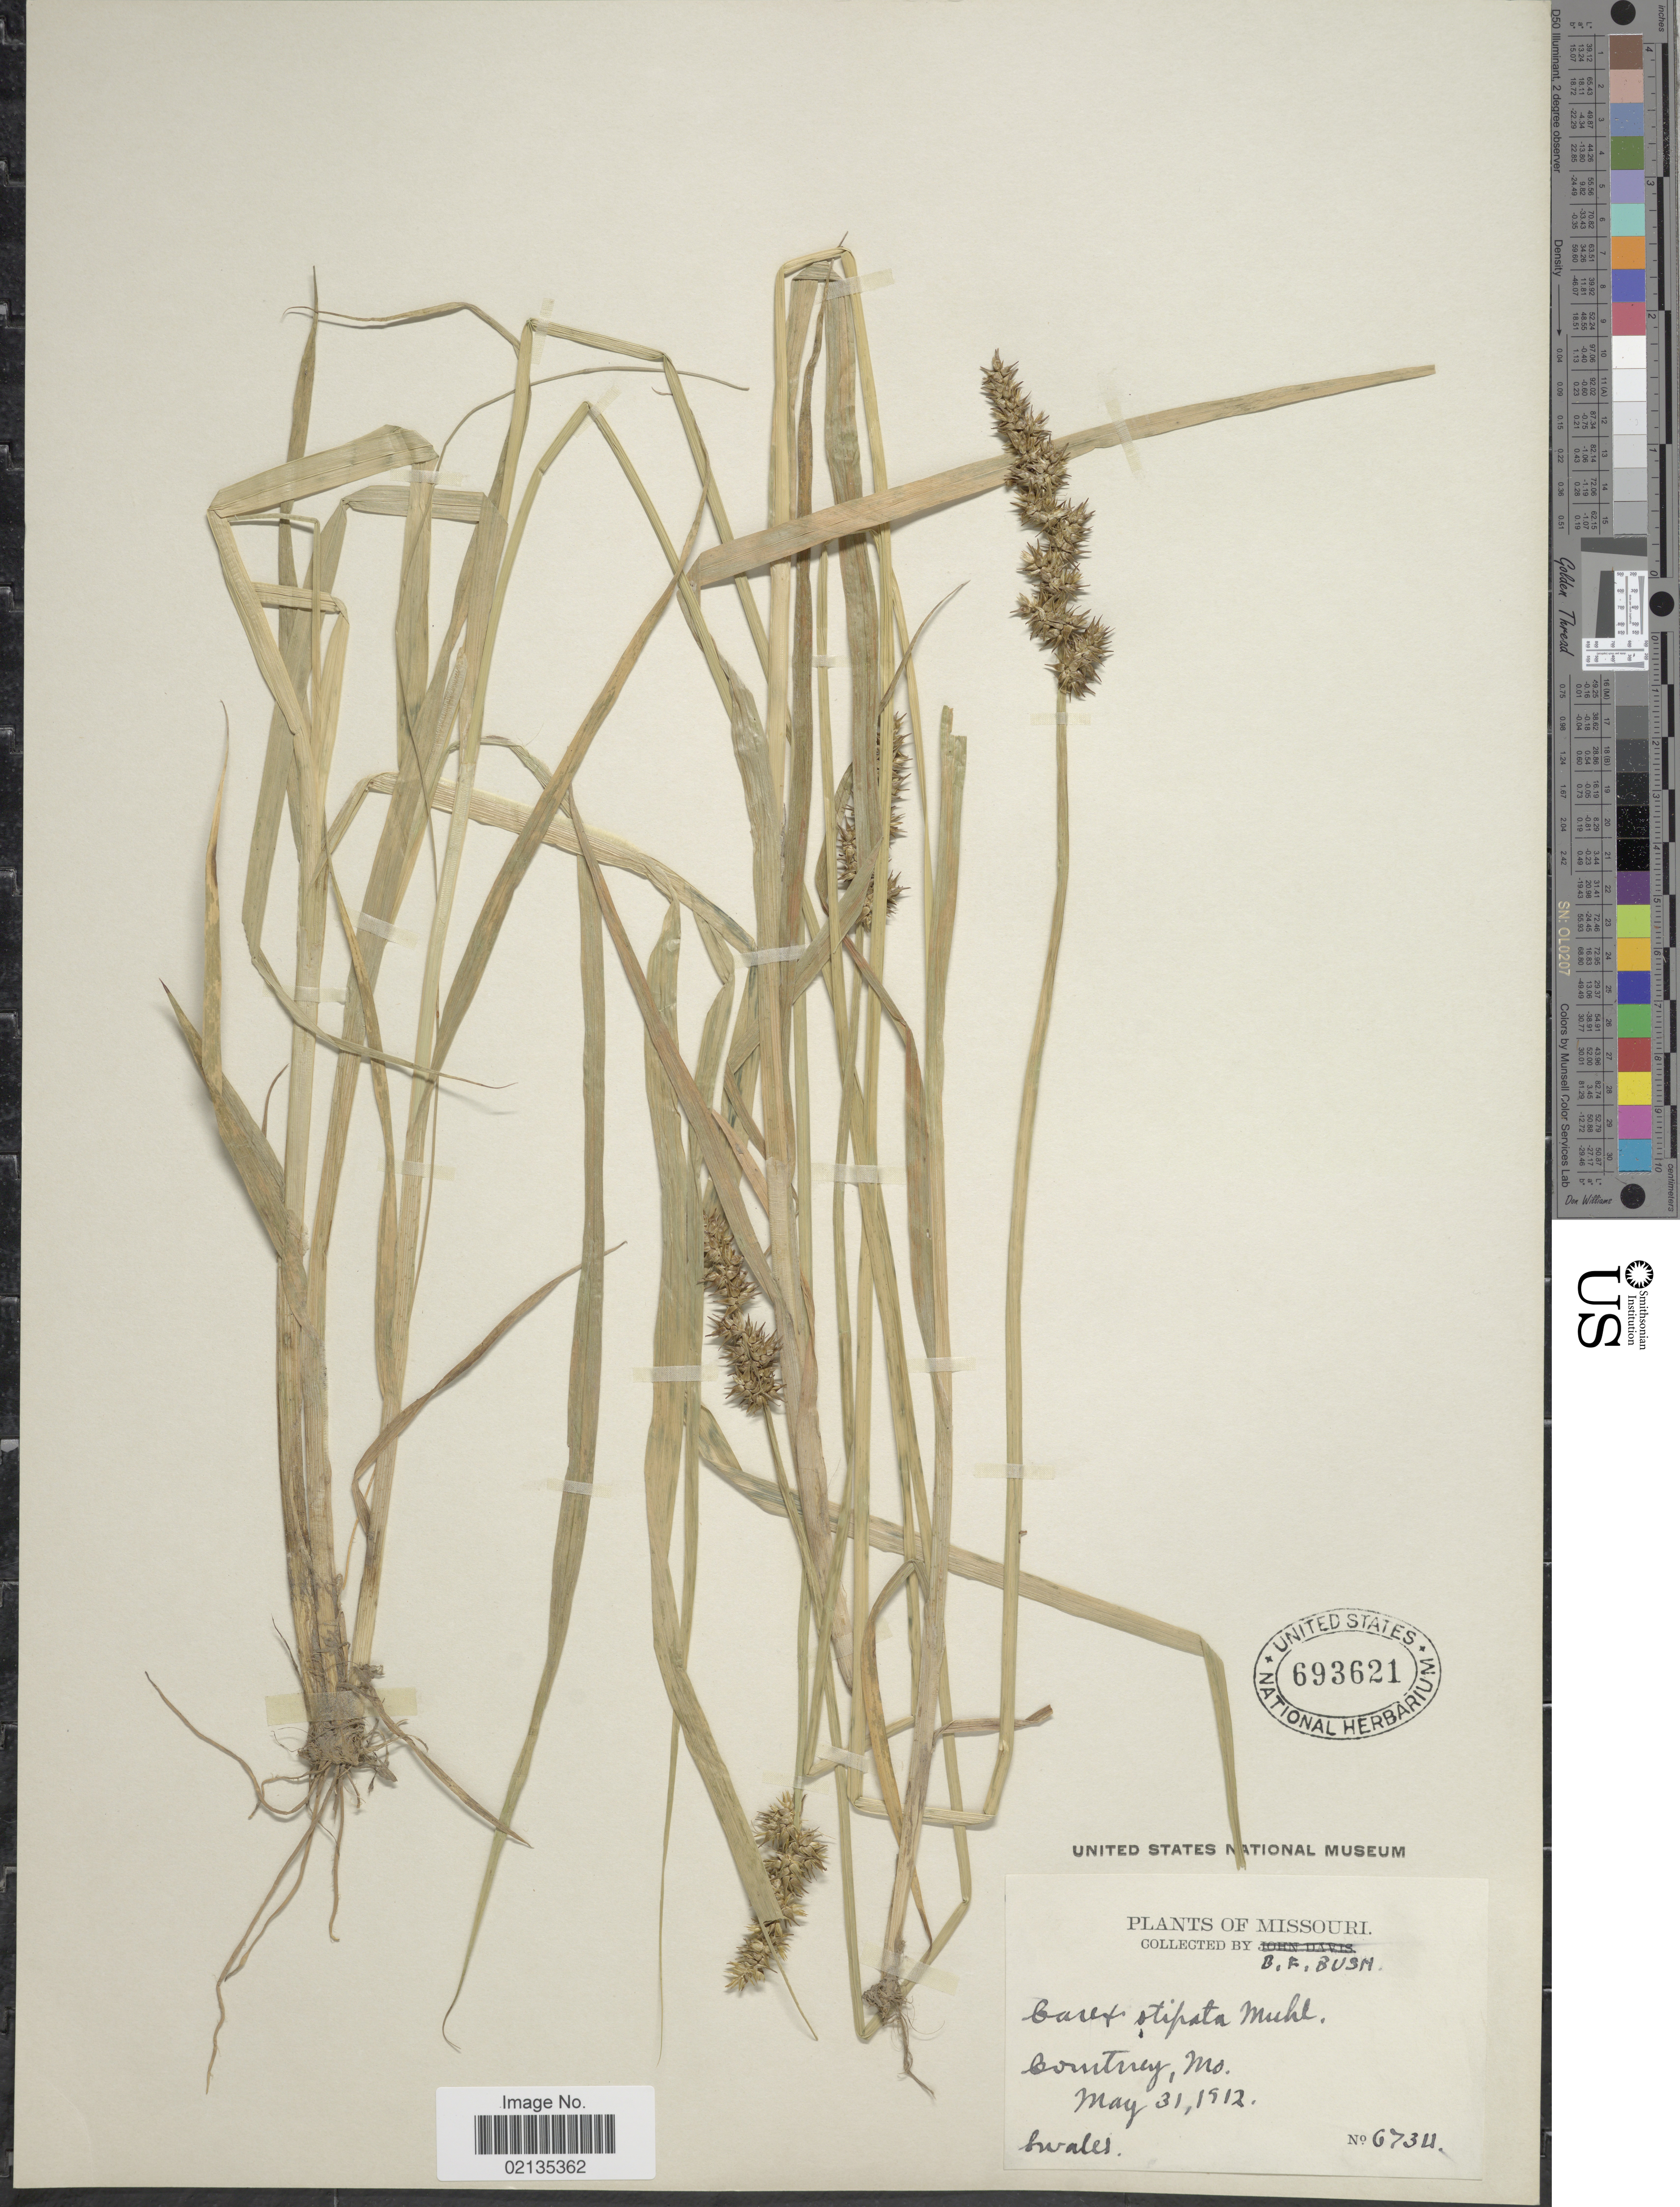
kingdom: Plantae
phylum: Tracheophyta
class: Liliopsida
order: Poales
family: Cyperaceae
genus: Carex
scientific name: Carex stipata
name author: Muhl. ex Willd.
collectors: B. F. Bush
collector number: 6734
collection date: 1912-05-31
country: United States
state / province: Missouri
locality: Courtney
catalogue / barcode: US 693621